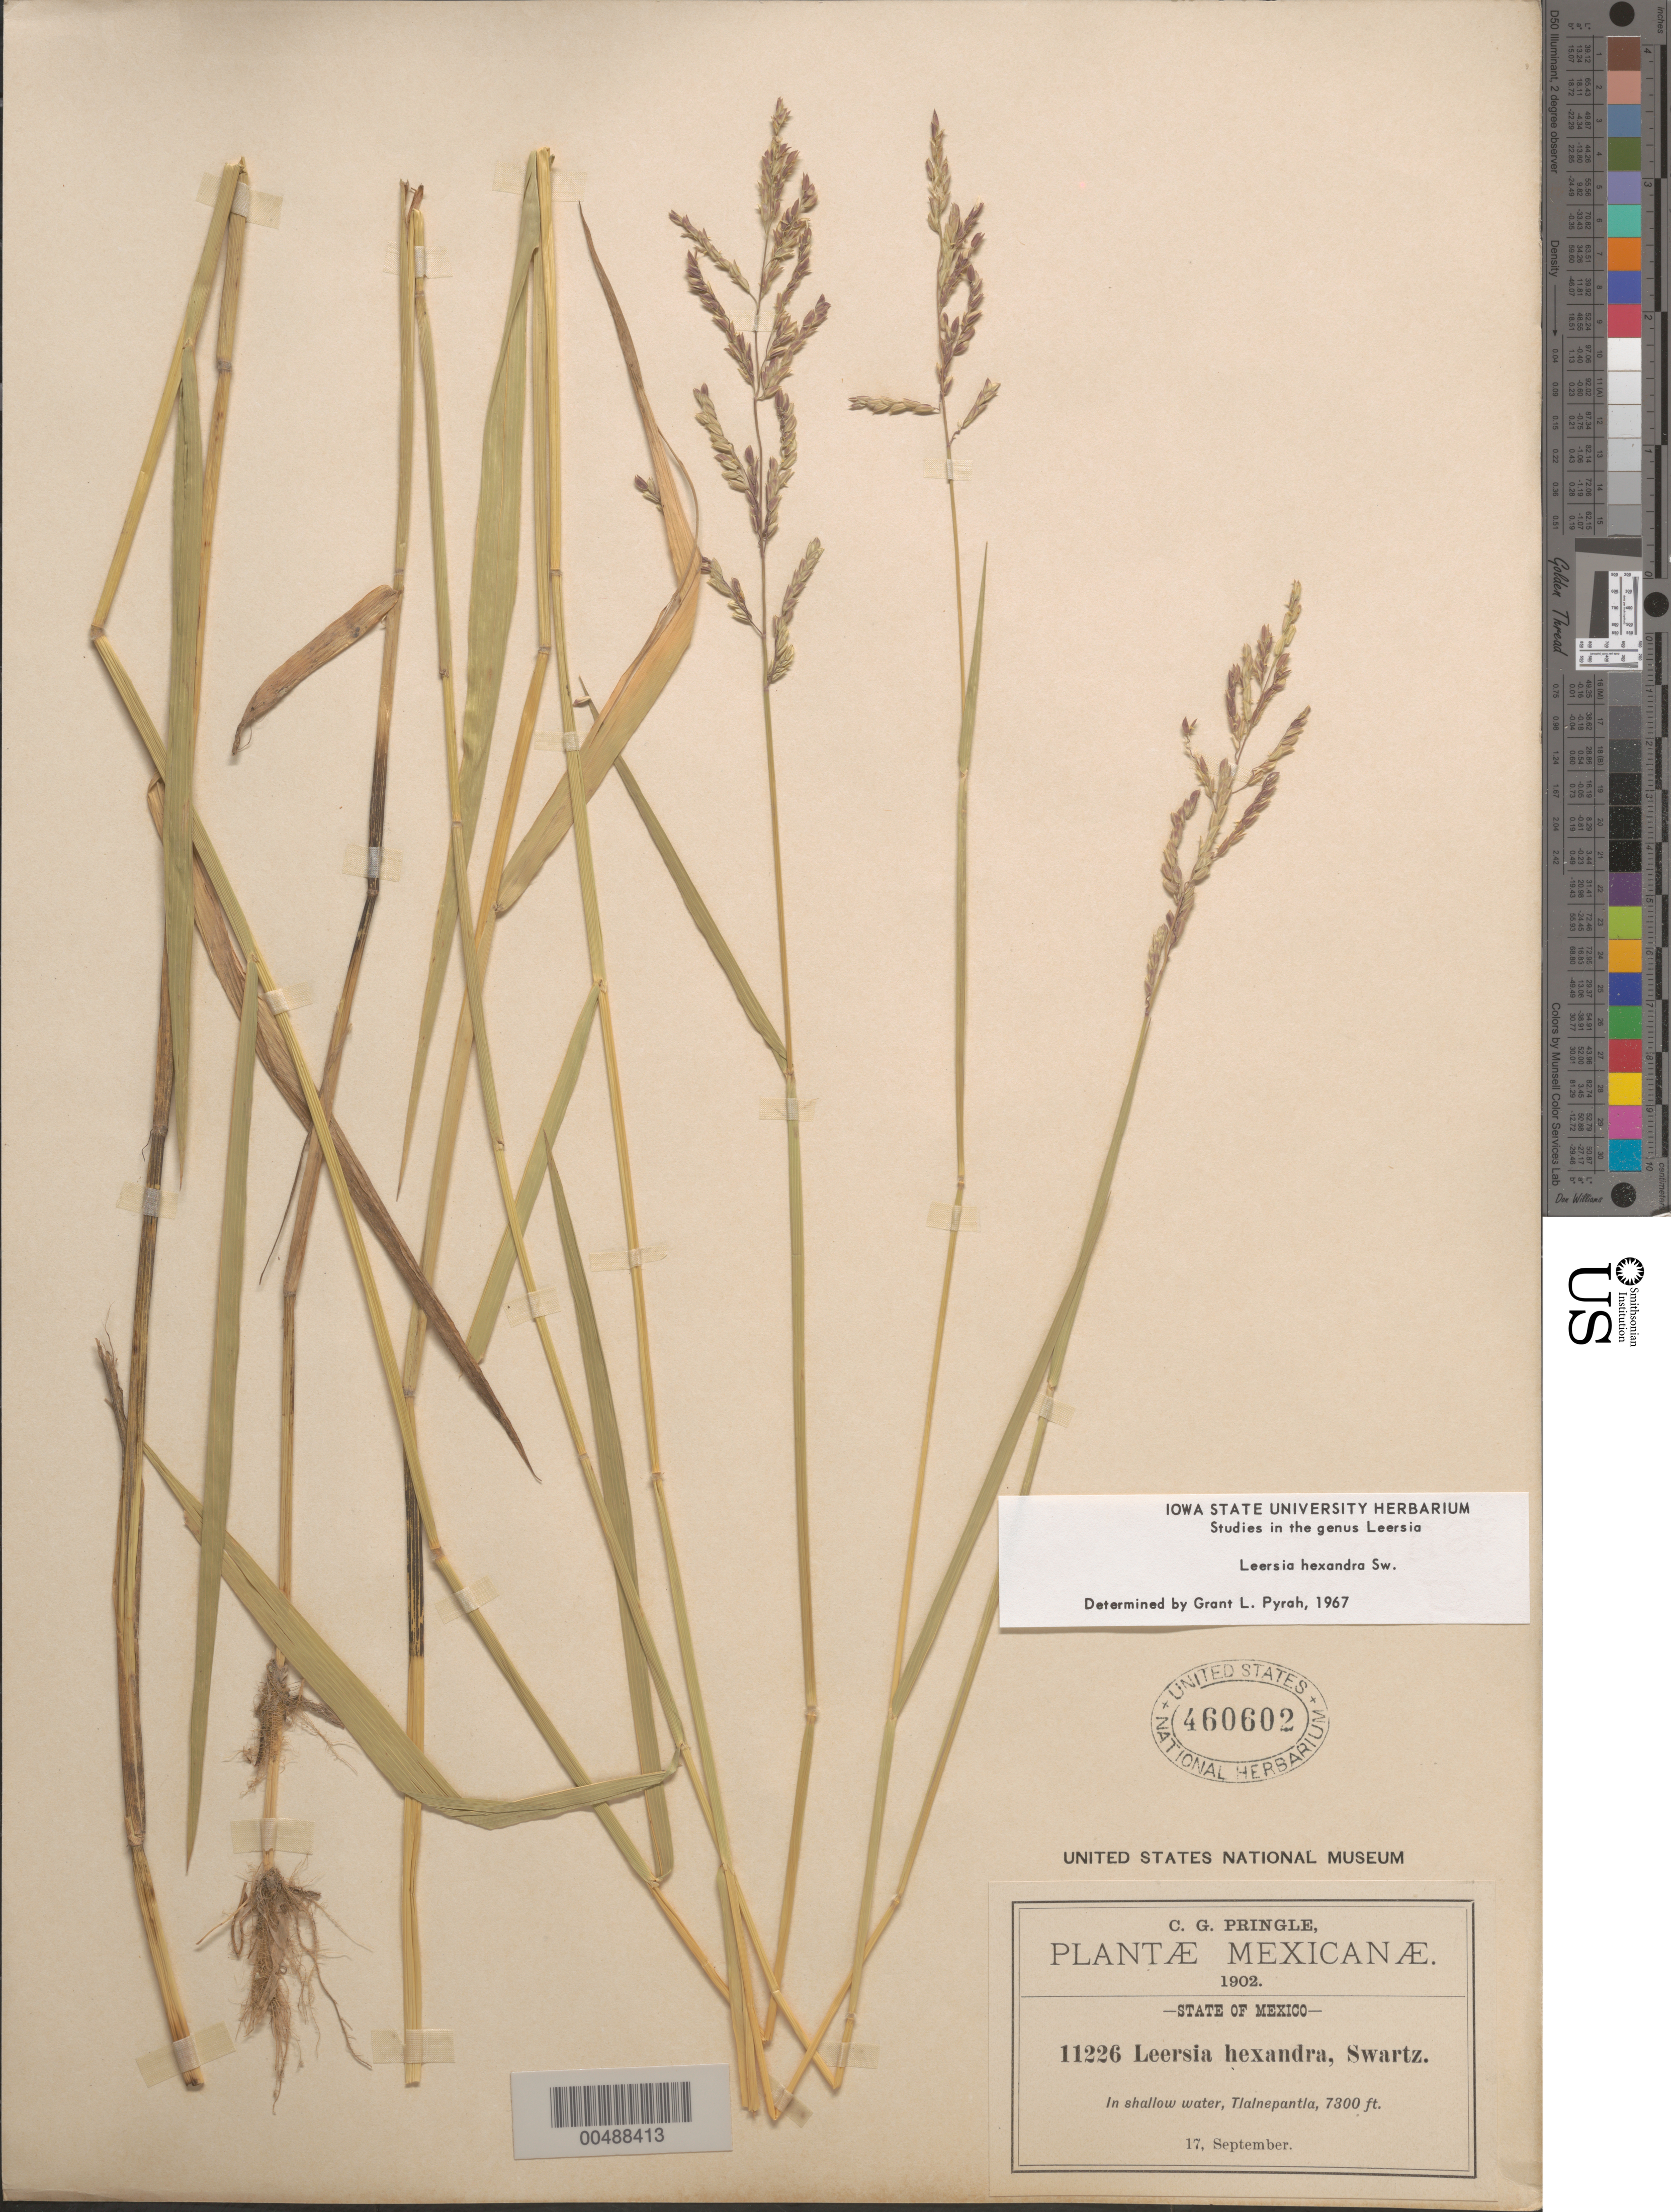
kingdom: Plantae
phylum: Tracheophyta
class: Liliopsida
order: Poales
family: Poaceae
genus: Leersia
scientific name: Leersia hexandra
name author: Sw.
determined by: Pyrah, G. L.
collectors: C. G. Pringle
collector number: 11226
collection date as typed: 17 Sep 1902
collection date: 1902-09-17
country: Mexico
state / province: México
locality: Tlalnepantla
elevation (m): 2225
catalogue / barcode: US 460602